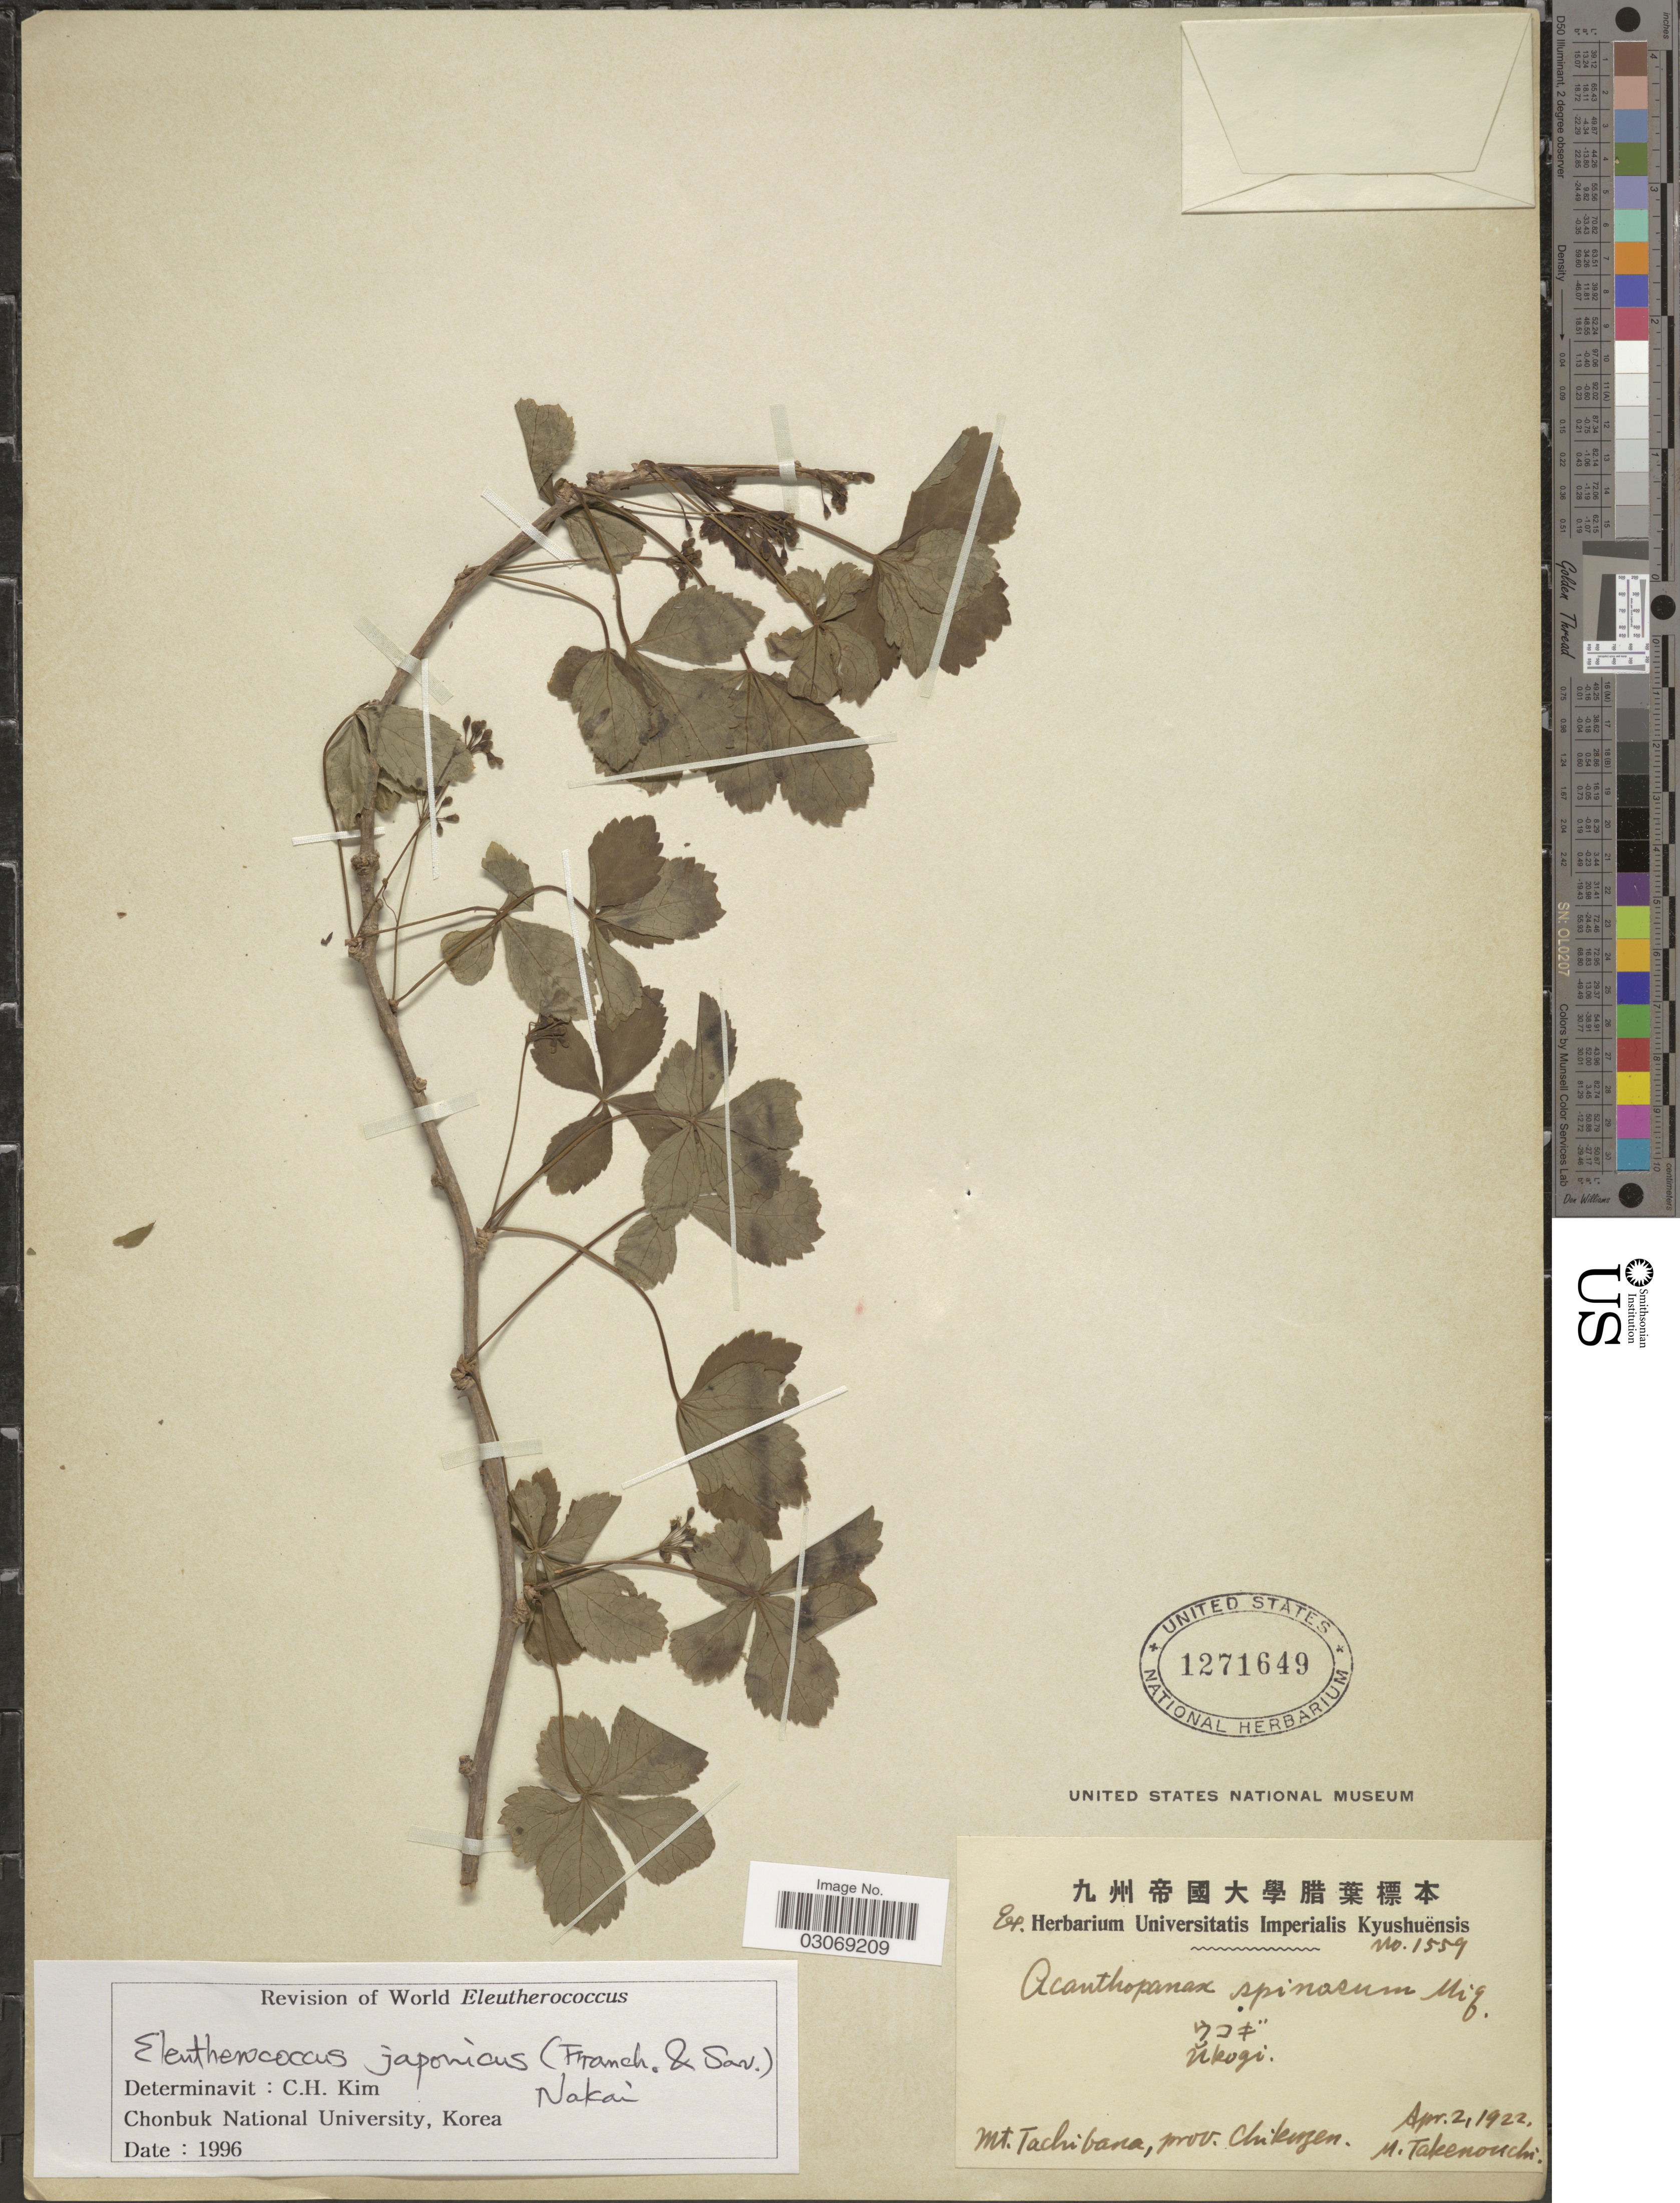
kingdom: Plantae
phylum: Tracheophyta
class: Magnoliopsida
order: Apiales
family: Araliaceae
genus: Eleutherococcus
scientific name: Eleutherococcus japonicus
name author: (Harms) Nakai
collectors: M. Takeuchi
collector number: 1559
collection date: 1922-04-02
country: Japan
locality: Mt. Tachibana, prov. Chikuzen.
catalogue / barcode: US 1271649